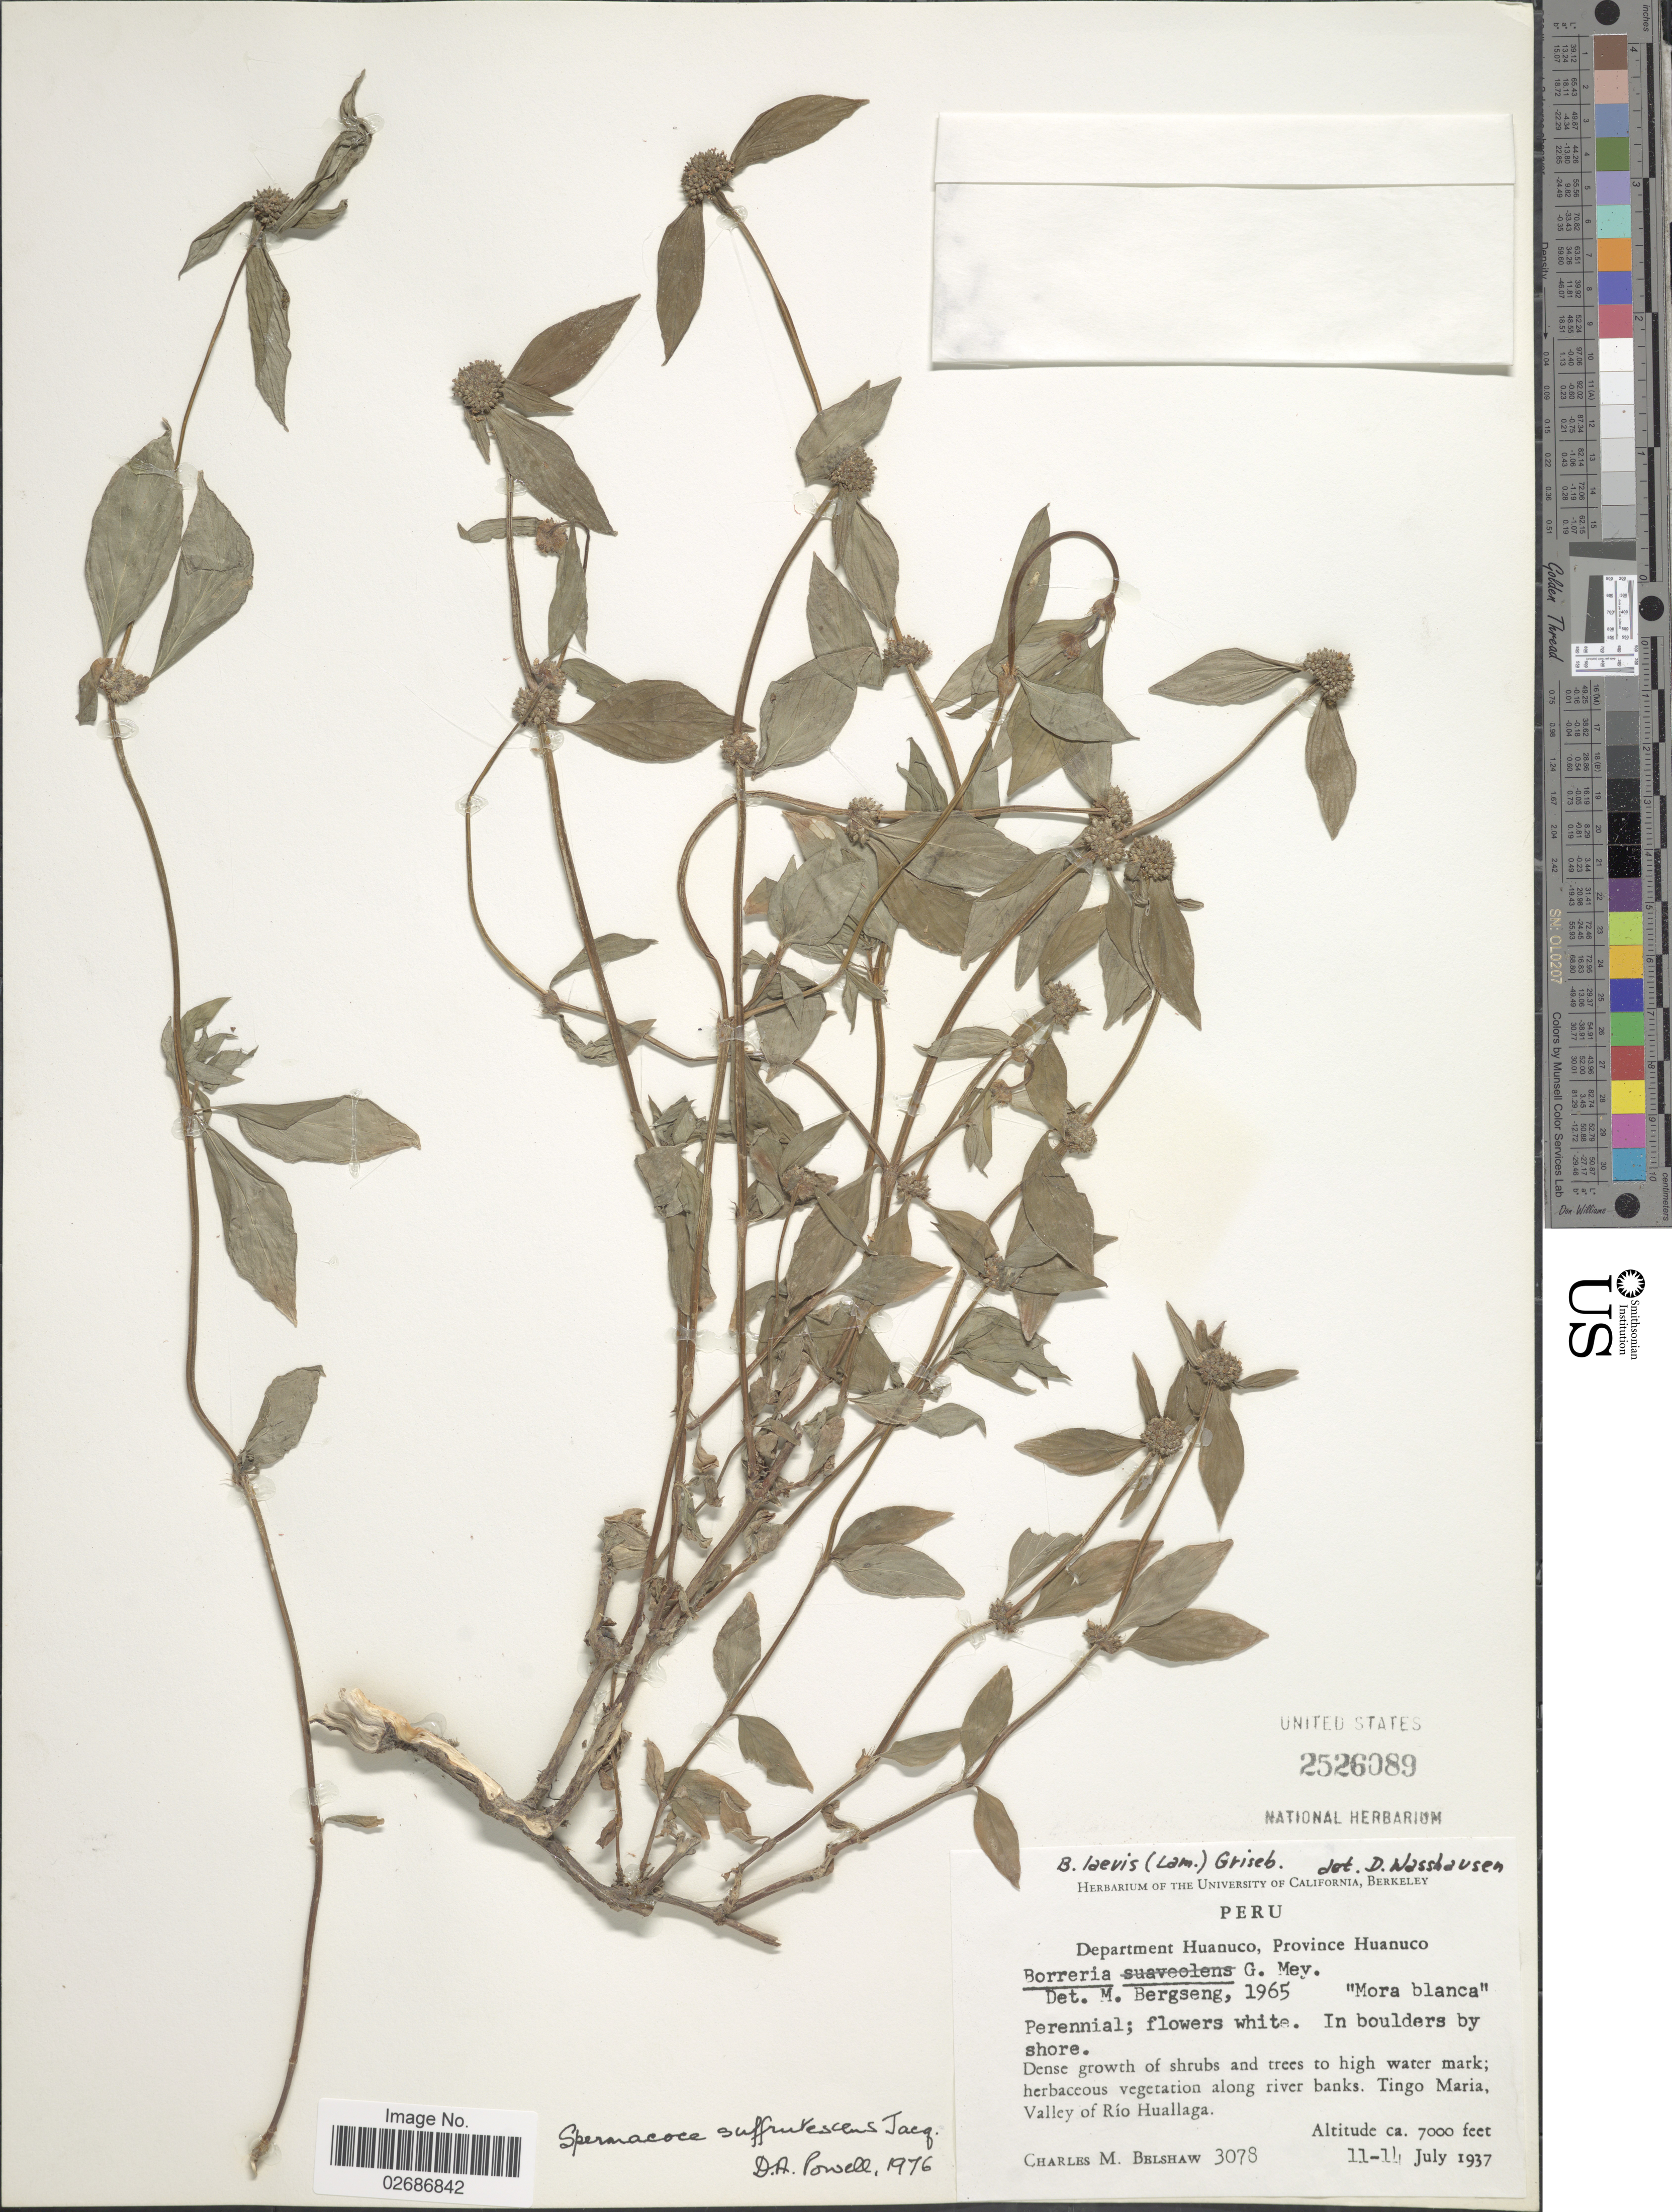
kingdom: Plantae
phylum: Tracheophyta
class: Magnoliopsida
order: Gentianales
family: Rubiaceae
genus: Borreria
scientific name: Borreria remota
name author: (Lam.) Bacigalupo & E.L. Cabral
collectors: C. Shaw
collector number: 3078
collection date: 1937-07-11/1937-07-14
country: Peru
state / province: Huánuco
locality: Department Huanuco, herbaceous vegetation along river banks, Tingo Maria, Valleyof Rio Huallaga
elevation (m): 2134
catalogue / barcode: US 2526089